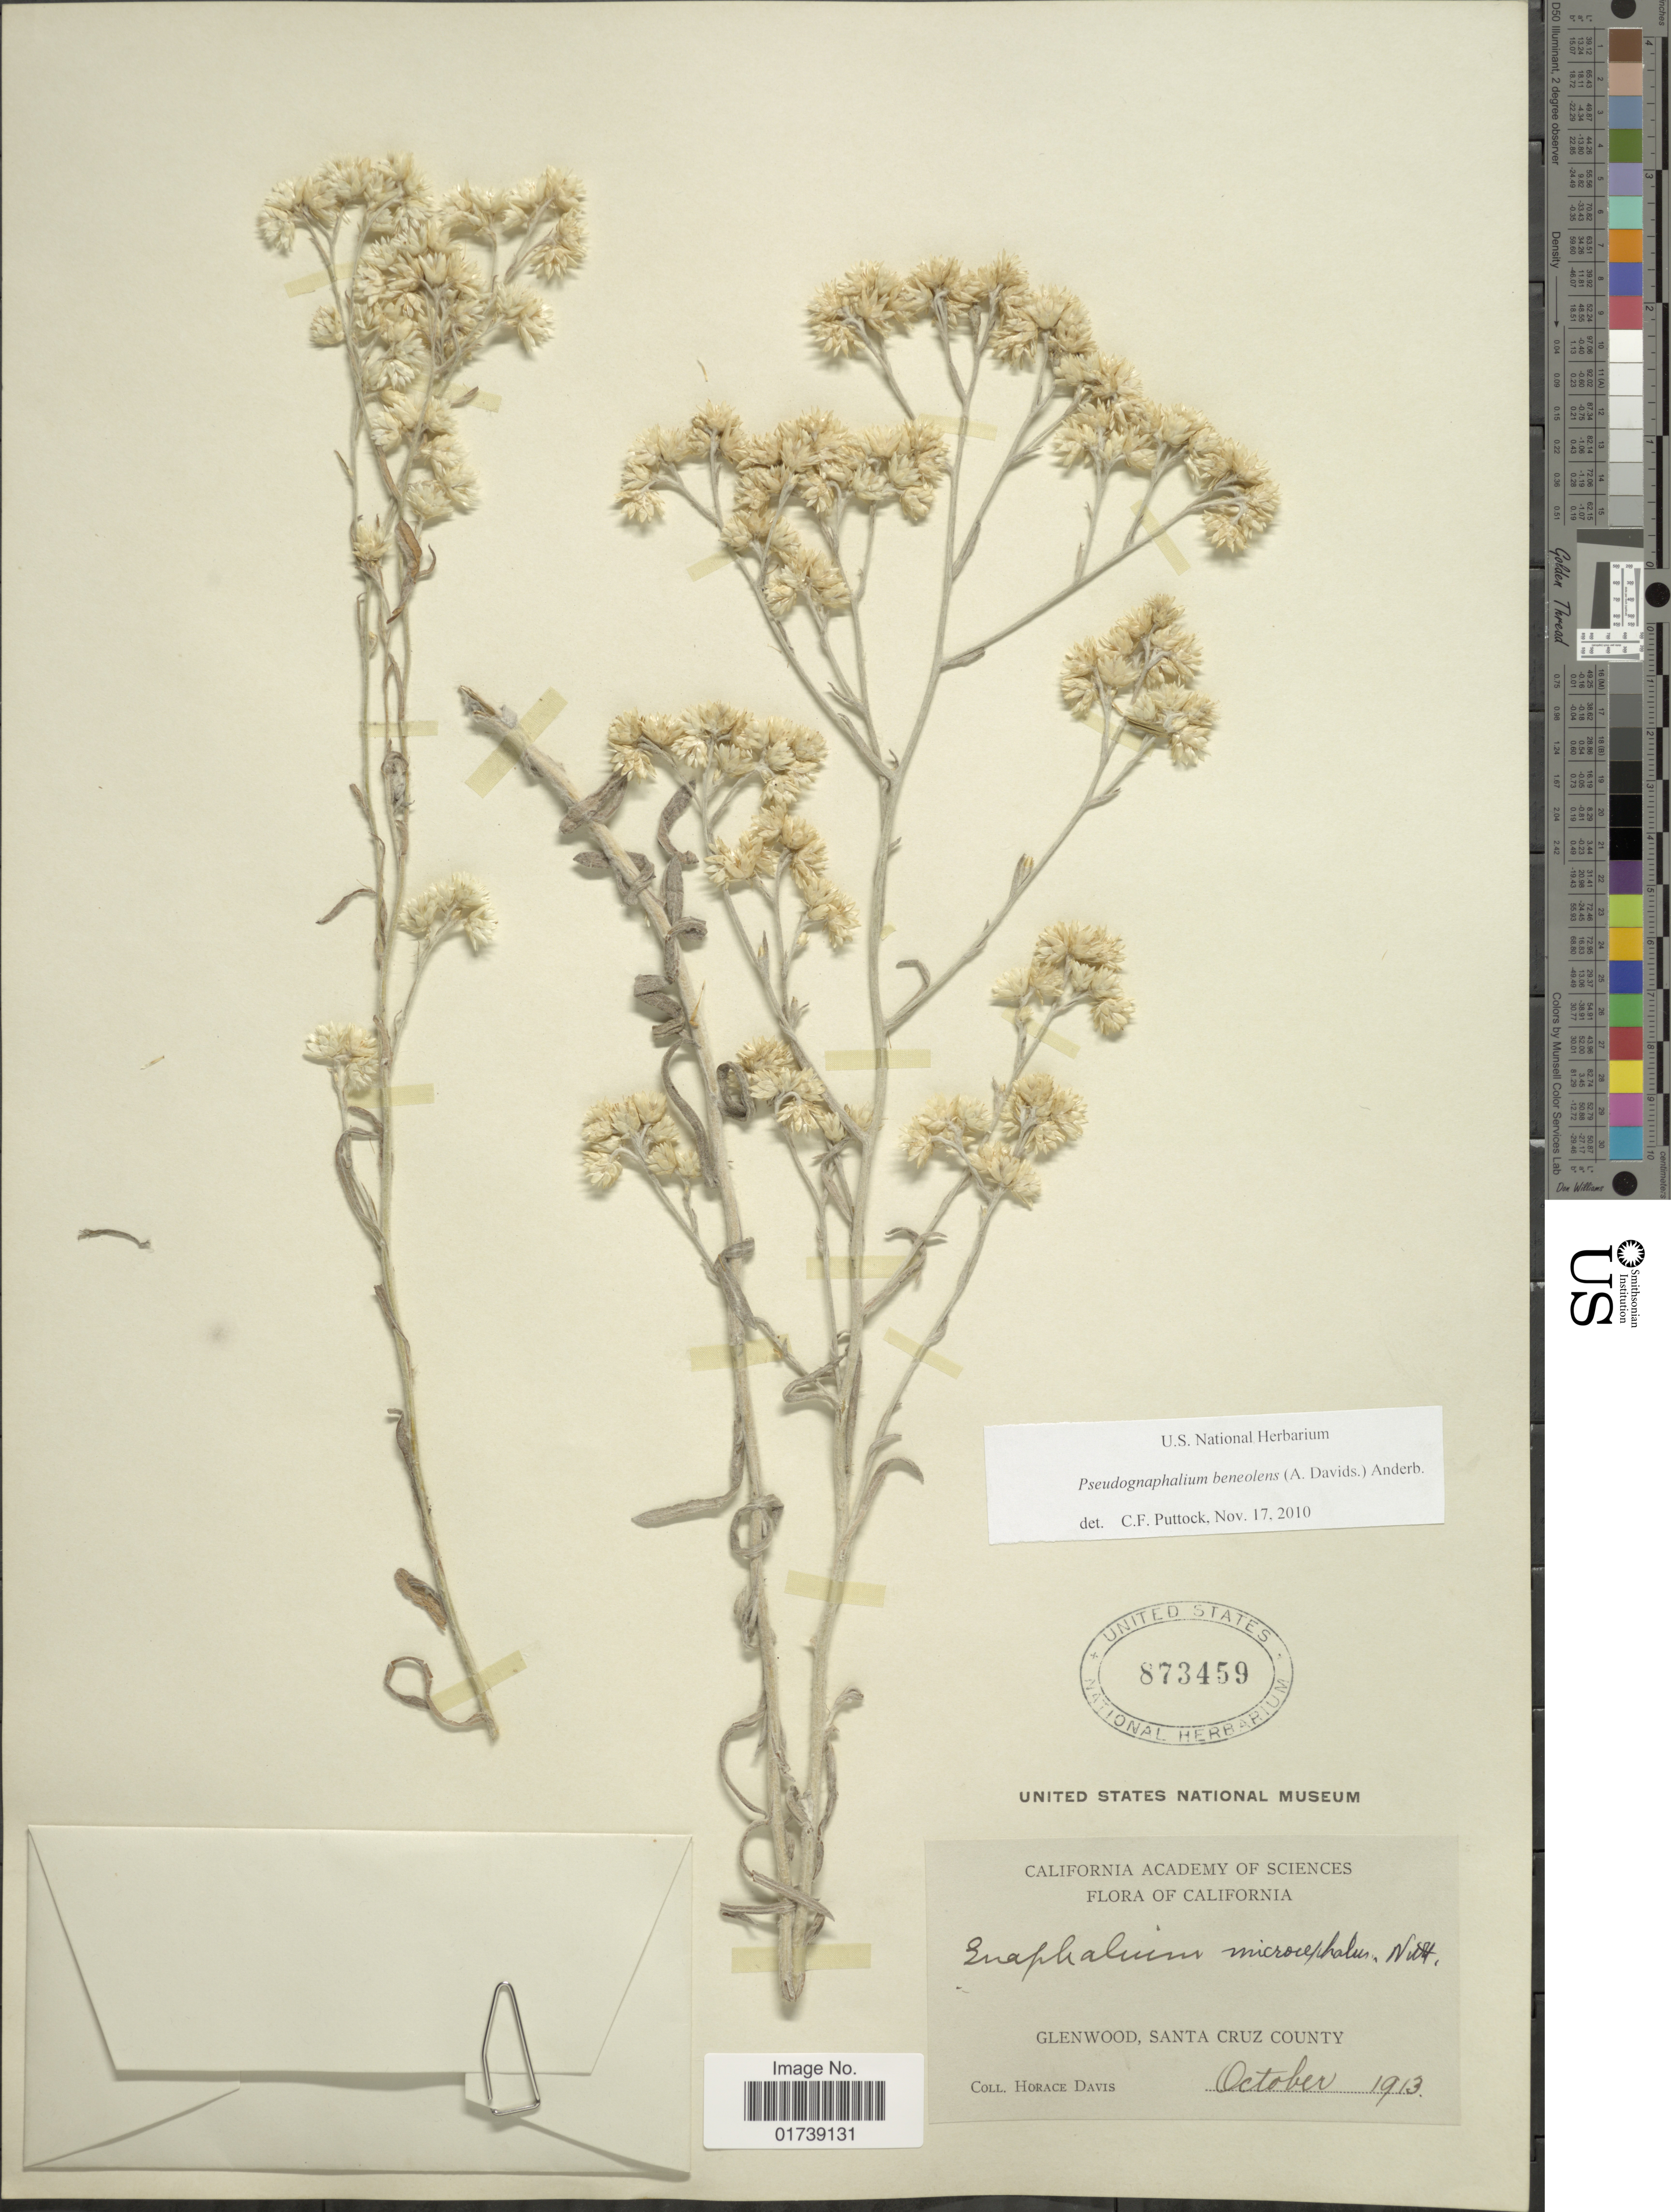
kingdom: Plantae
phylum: Tracheophyta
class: Magnoliopsida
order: Asterales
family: Asteraceae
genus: Pseudognaphalium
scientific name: Pseudognaphalium microcephalum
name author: (Nutt.) Anderb.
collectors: H. Davis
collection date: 1913-10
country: United States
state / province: California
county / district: Santa Cruz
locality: Glenwood, Santa Cruz County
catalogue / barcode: US 873459